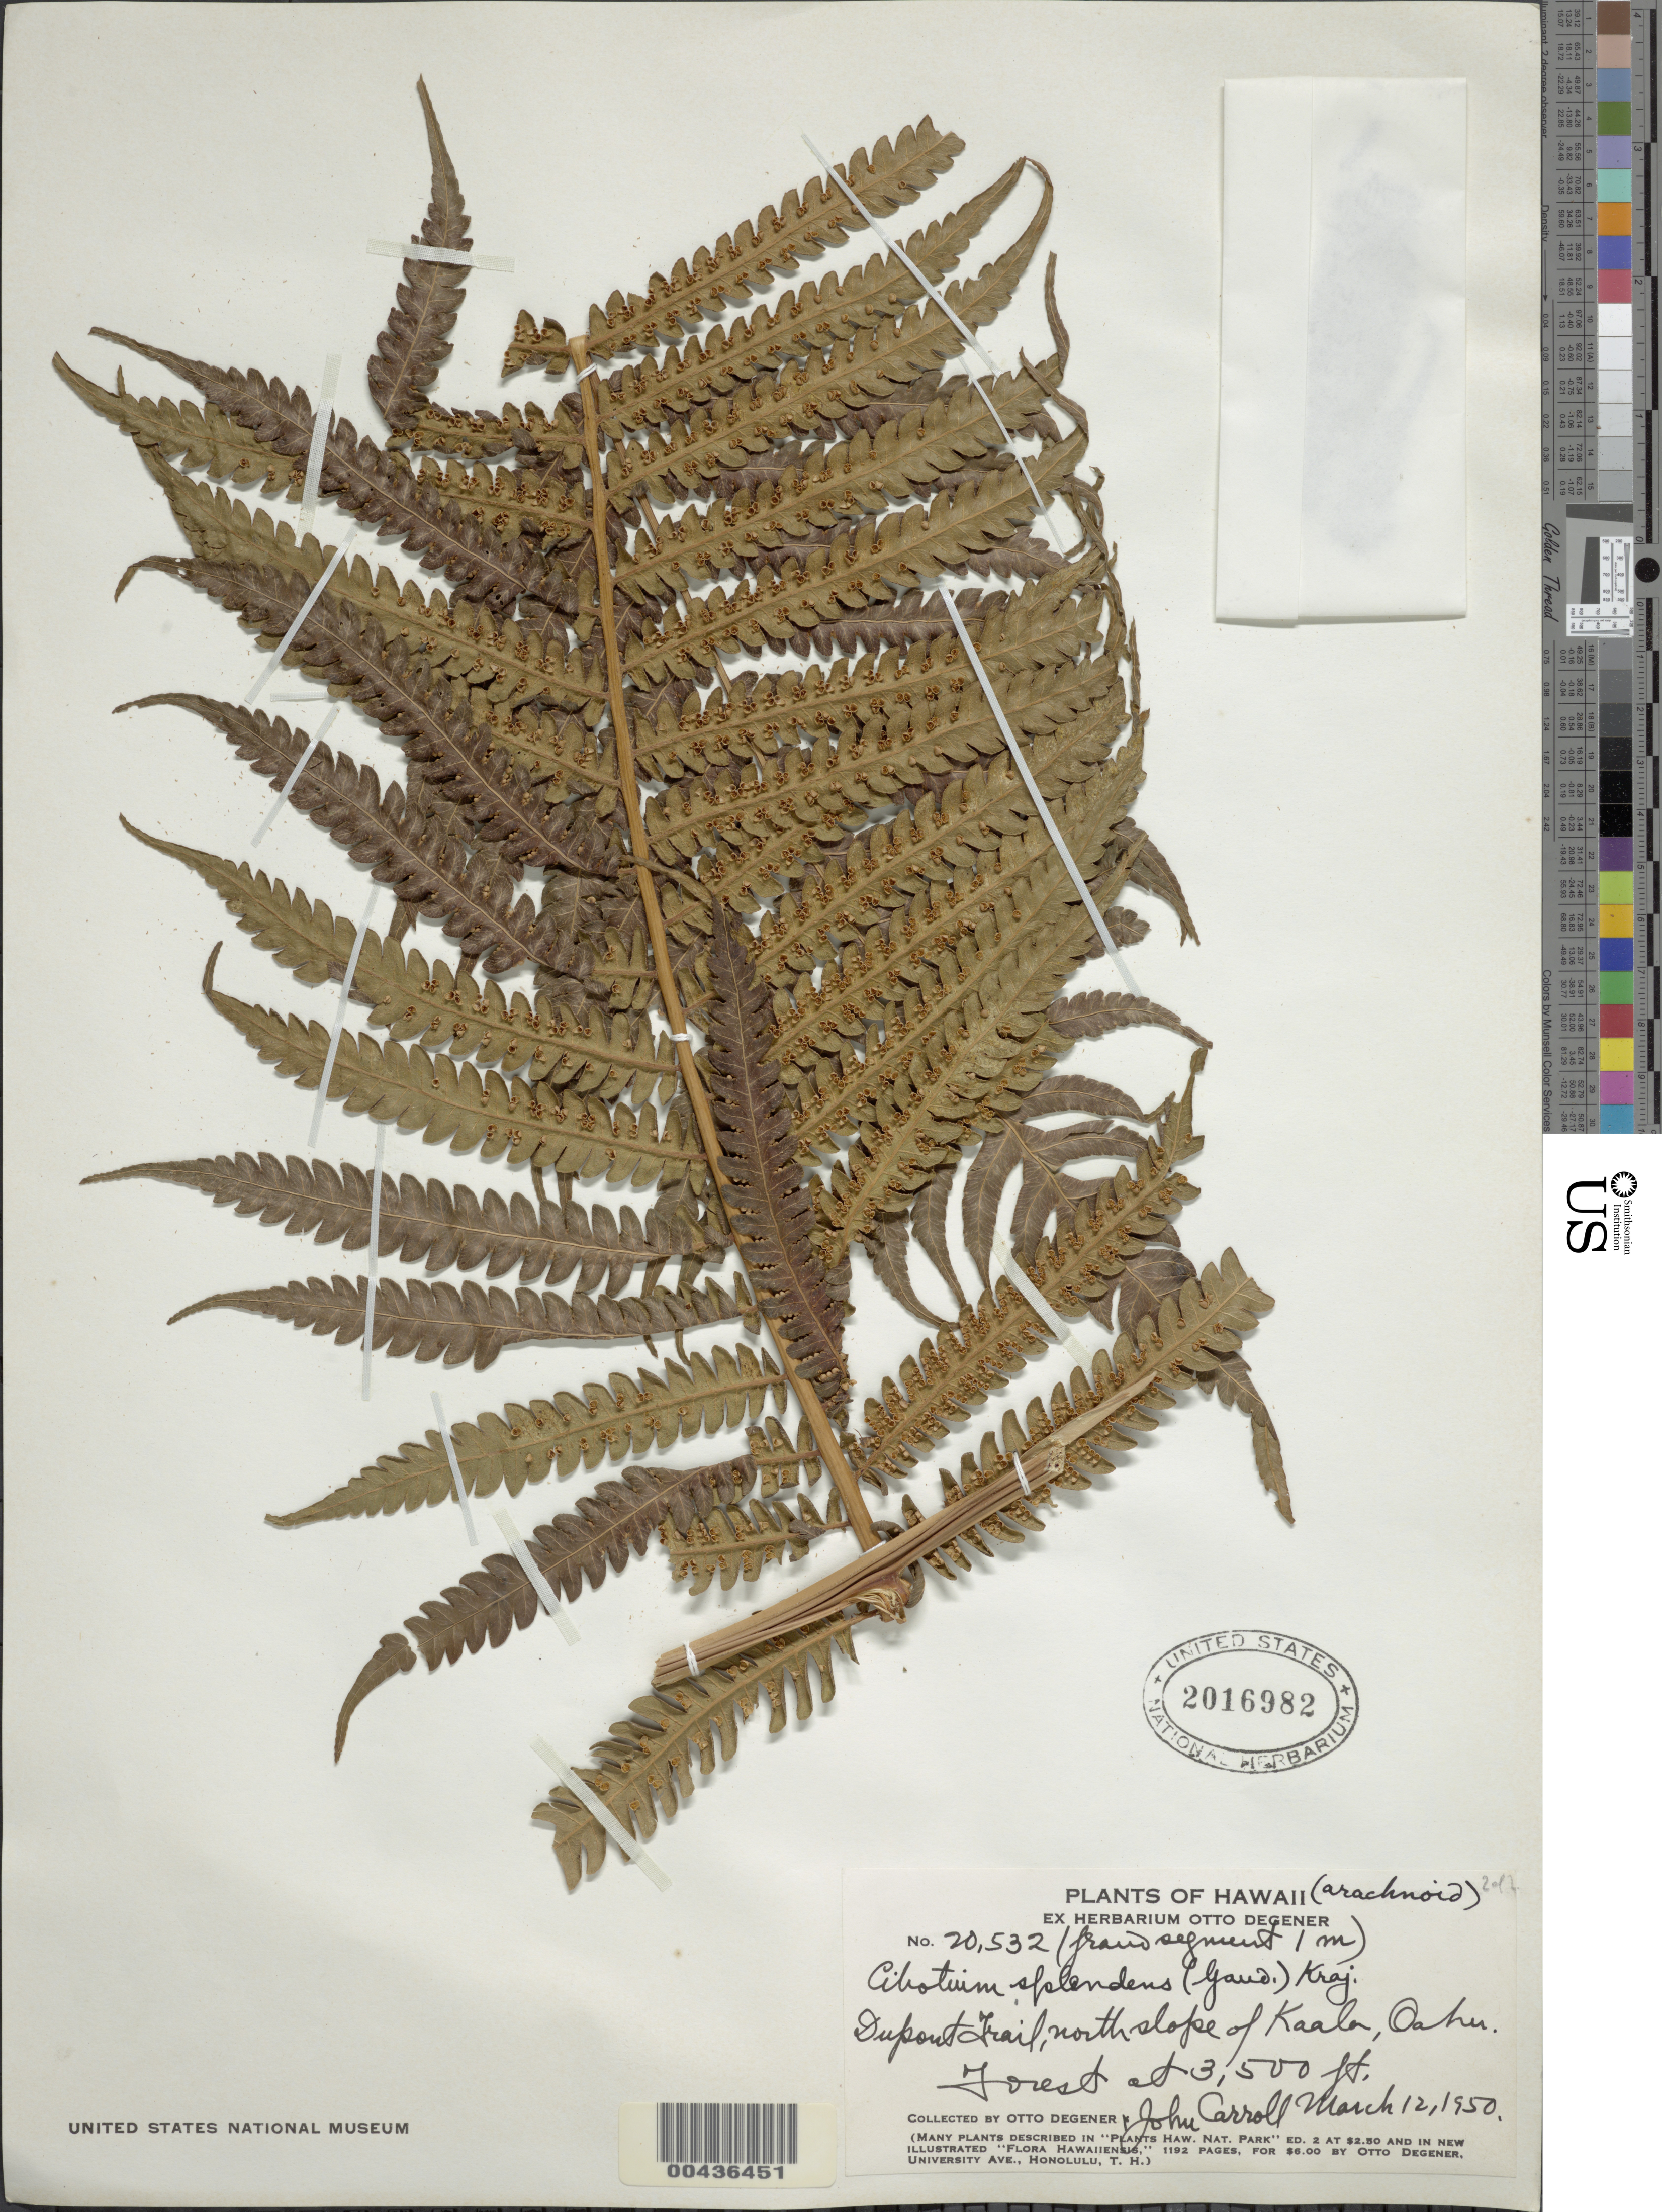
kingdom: Plantae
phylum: Tracheophyta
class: Polypodiopsida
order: Cyatheales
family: Cibotiaceae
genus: Cibotium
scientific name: Cibotium chamissoi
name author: Kaulf.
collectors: O. Degener & J. Carroll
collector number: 20532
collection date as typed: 12 Mar 1950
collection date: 1950-03-12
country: United States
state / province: Hawaii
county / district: Honolulu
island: Oahu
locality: Dupont Trail, N slope of Kaala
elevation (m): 1067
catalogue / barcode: US 2016982